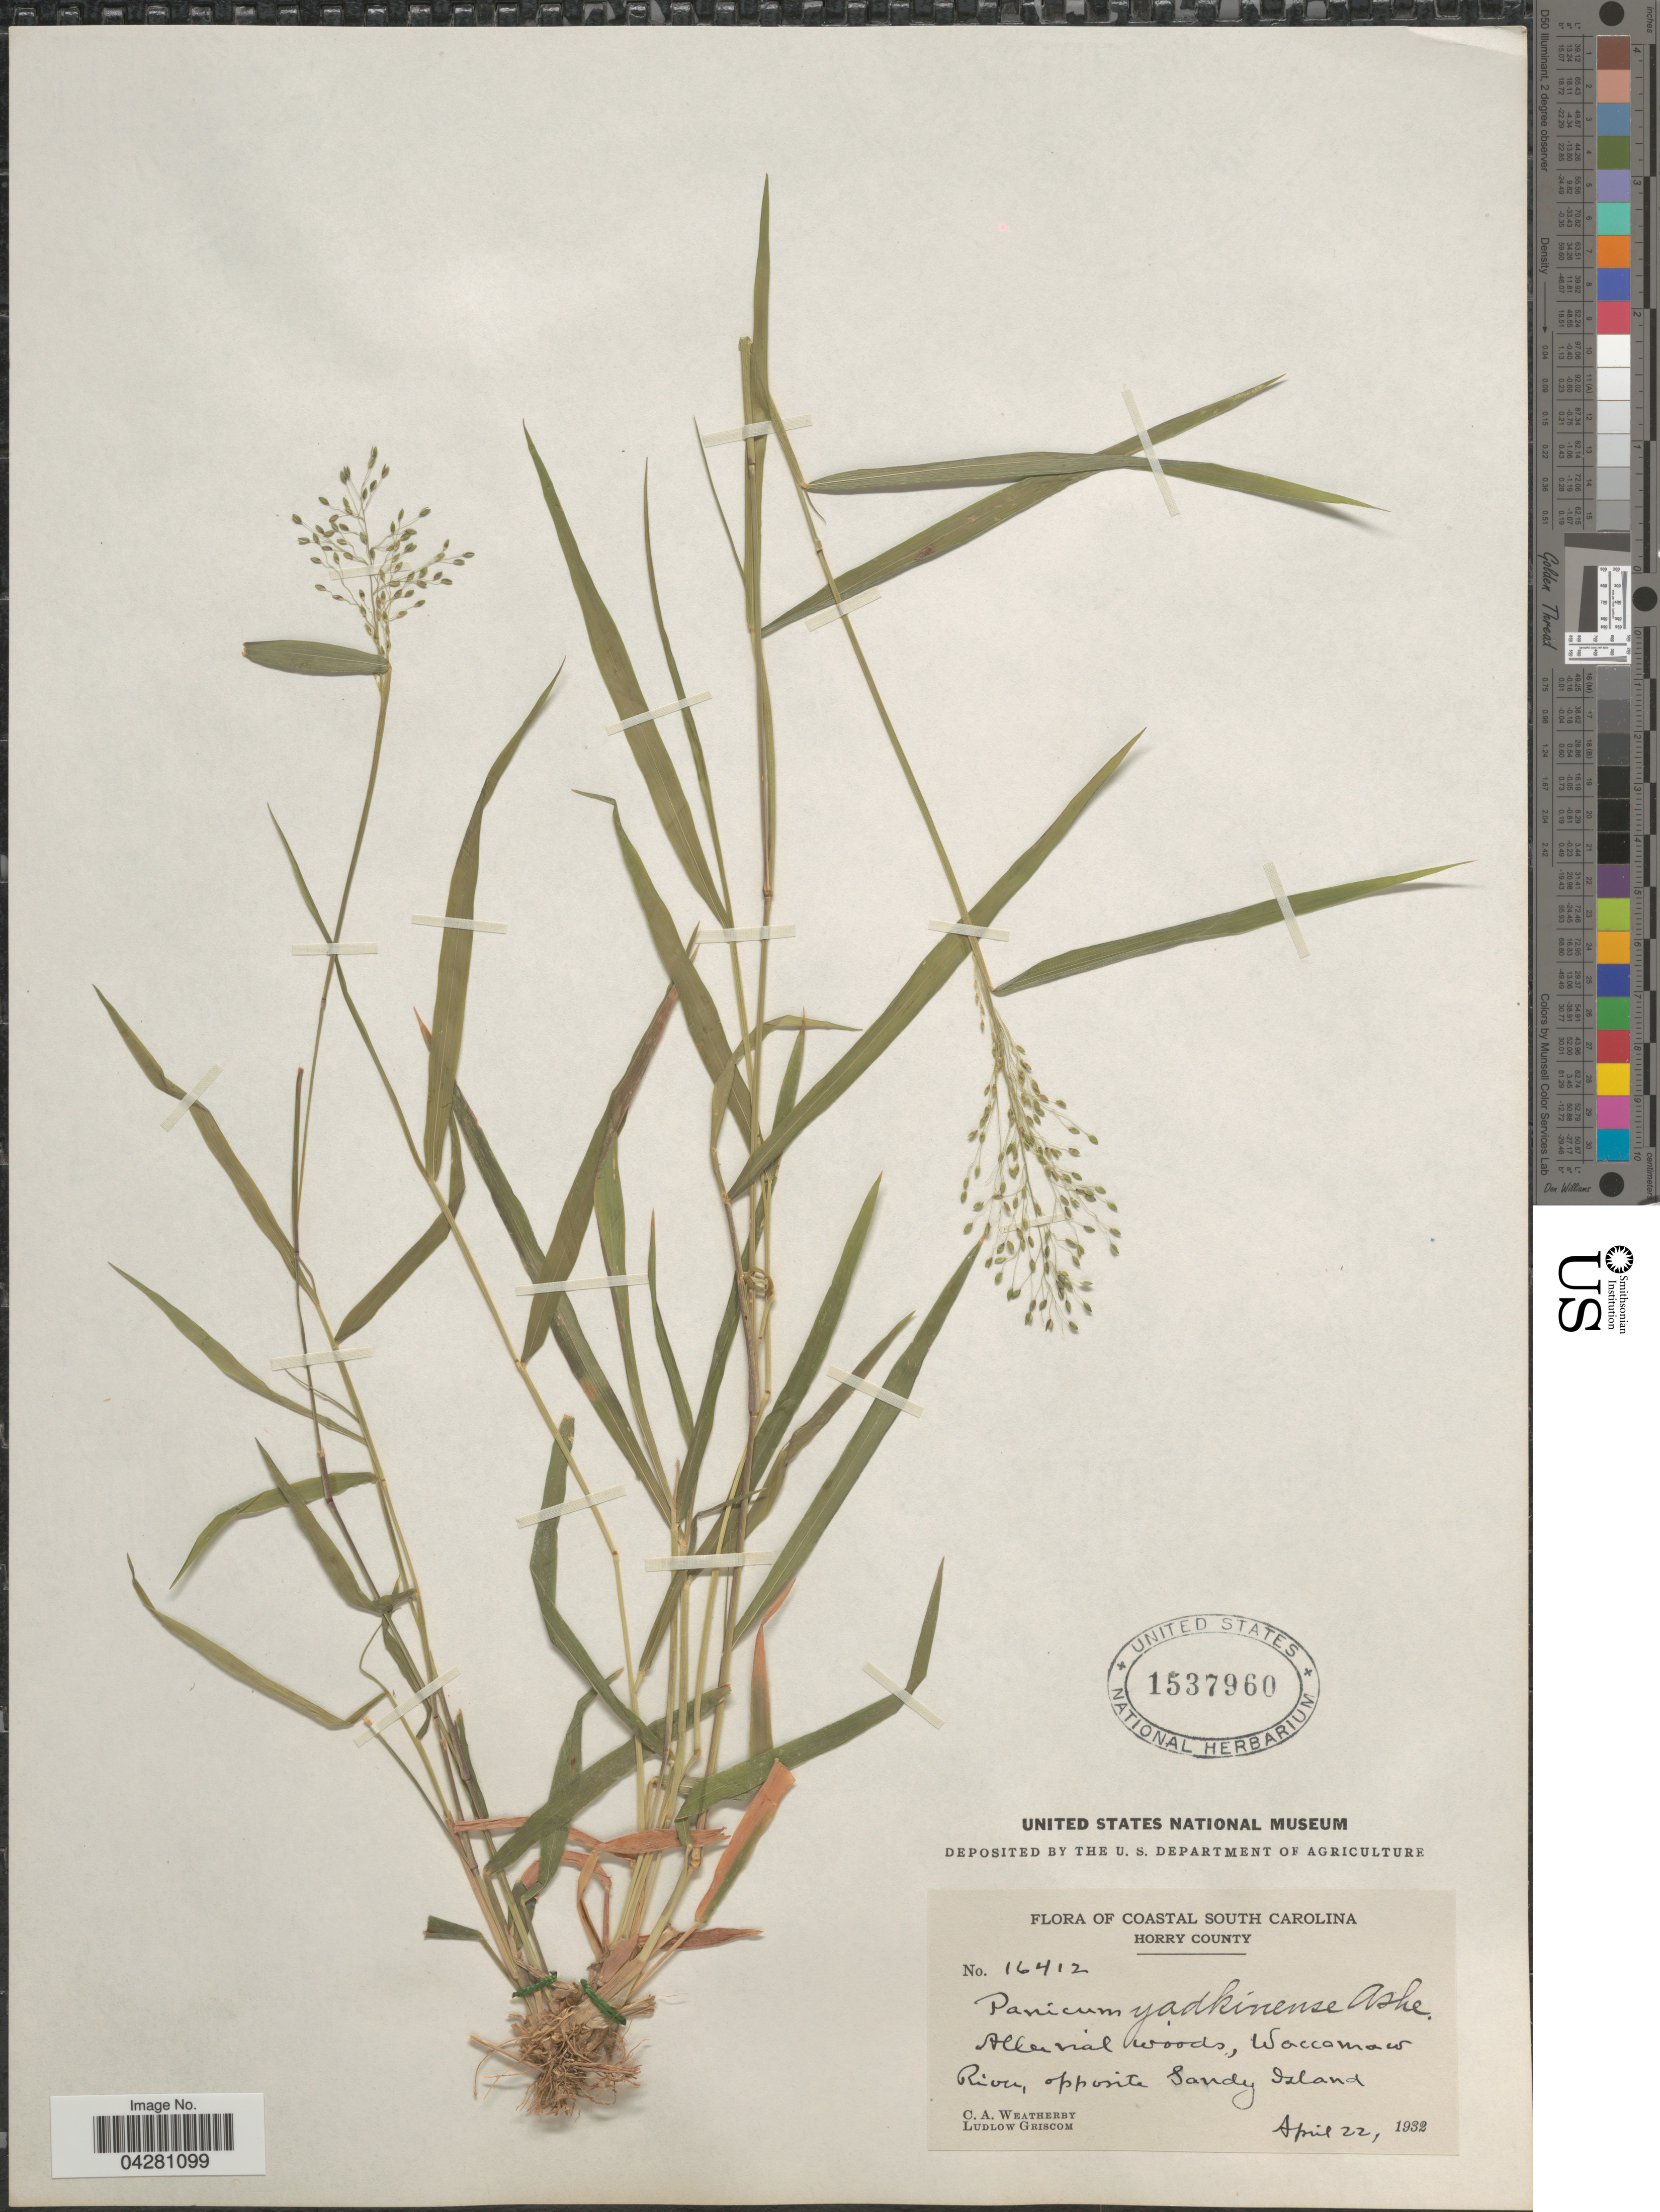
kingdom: Plantae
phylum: Tracheophyta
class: Liliopsida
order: Poales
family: Poaceae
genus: Dichanthelium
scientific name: Dichanthelium dichotomum var. dichotomum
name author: (L.) Gould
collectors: C. A. Weatherby & L. Griscom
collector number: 16412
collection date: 1932-04-22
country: United States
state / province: South Carolina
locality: Coastal South Carolina. Horry County. Alluvial woods, Waccamaw River, opposite Sandy Island.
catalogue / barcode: US 1537960